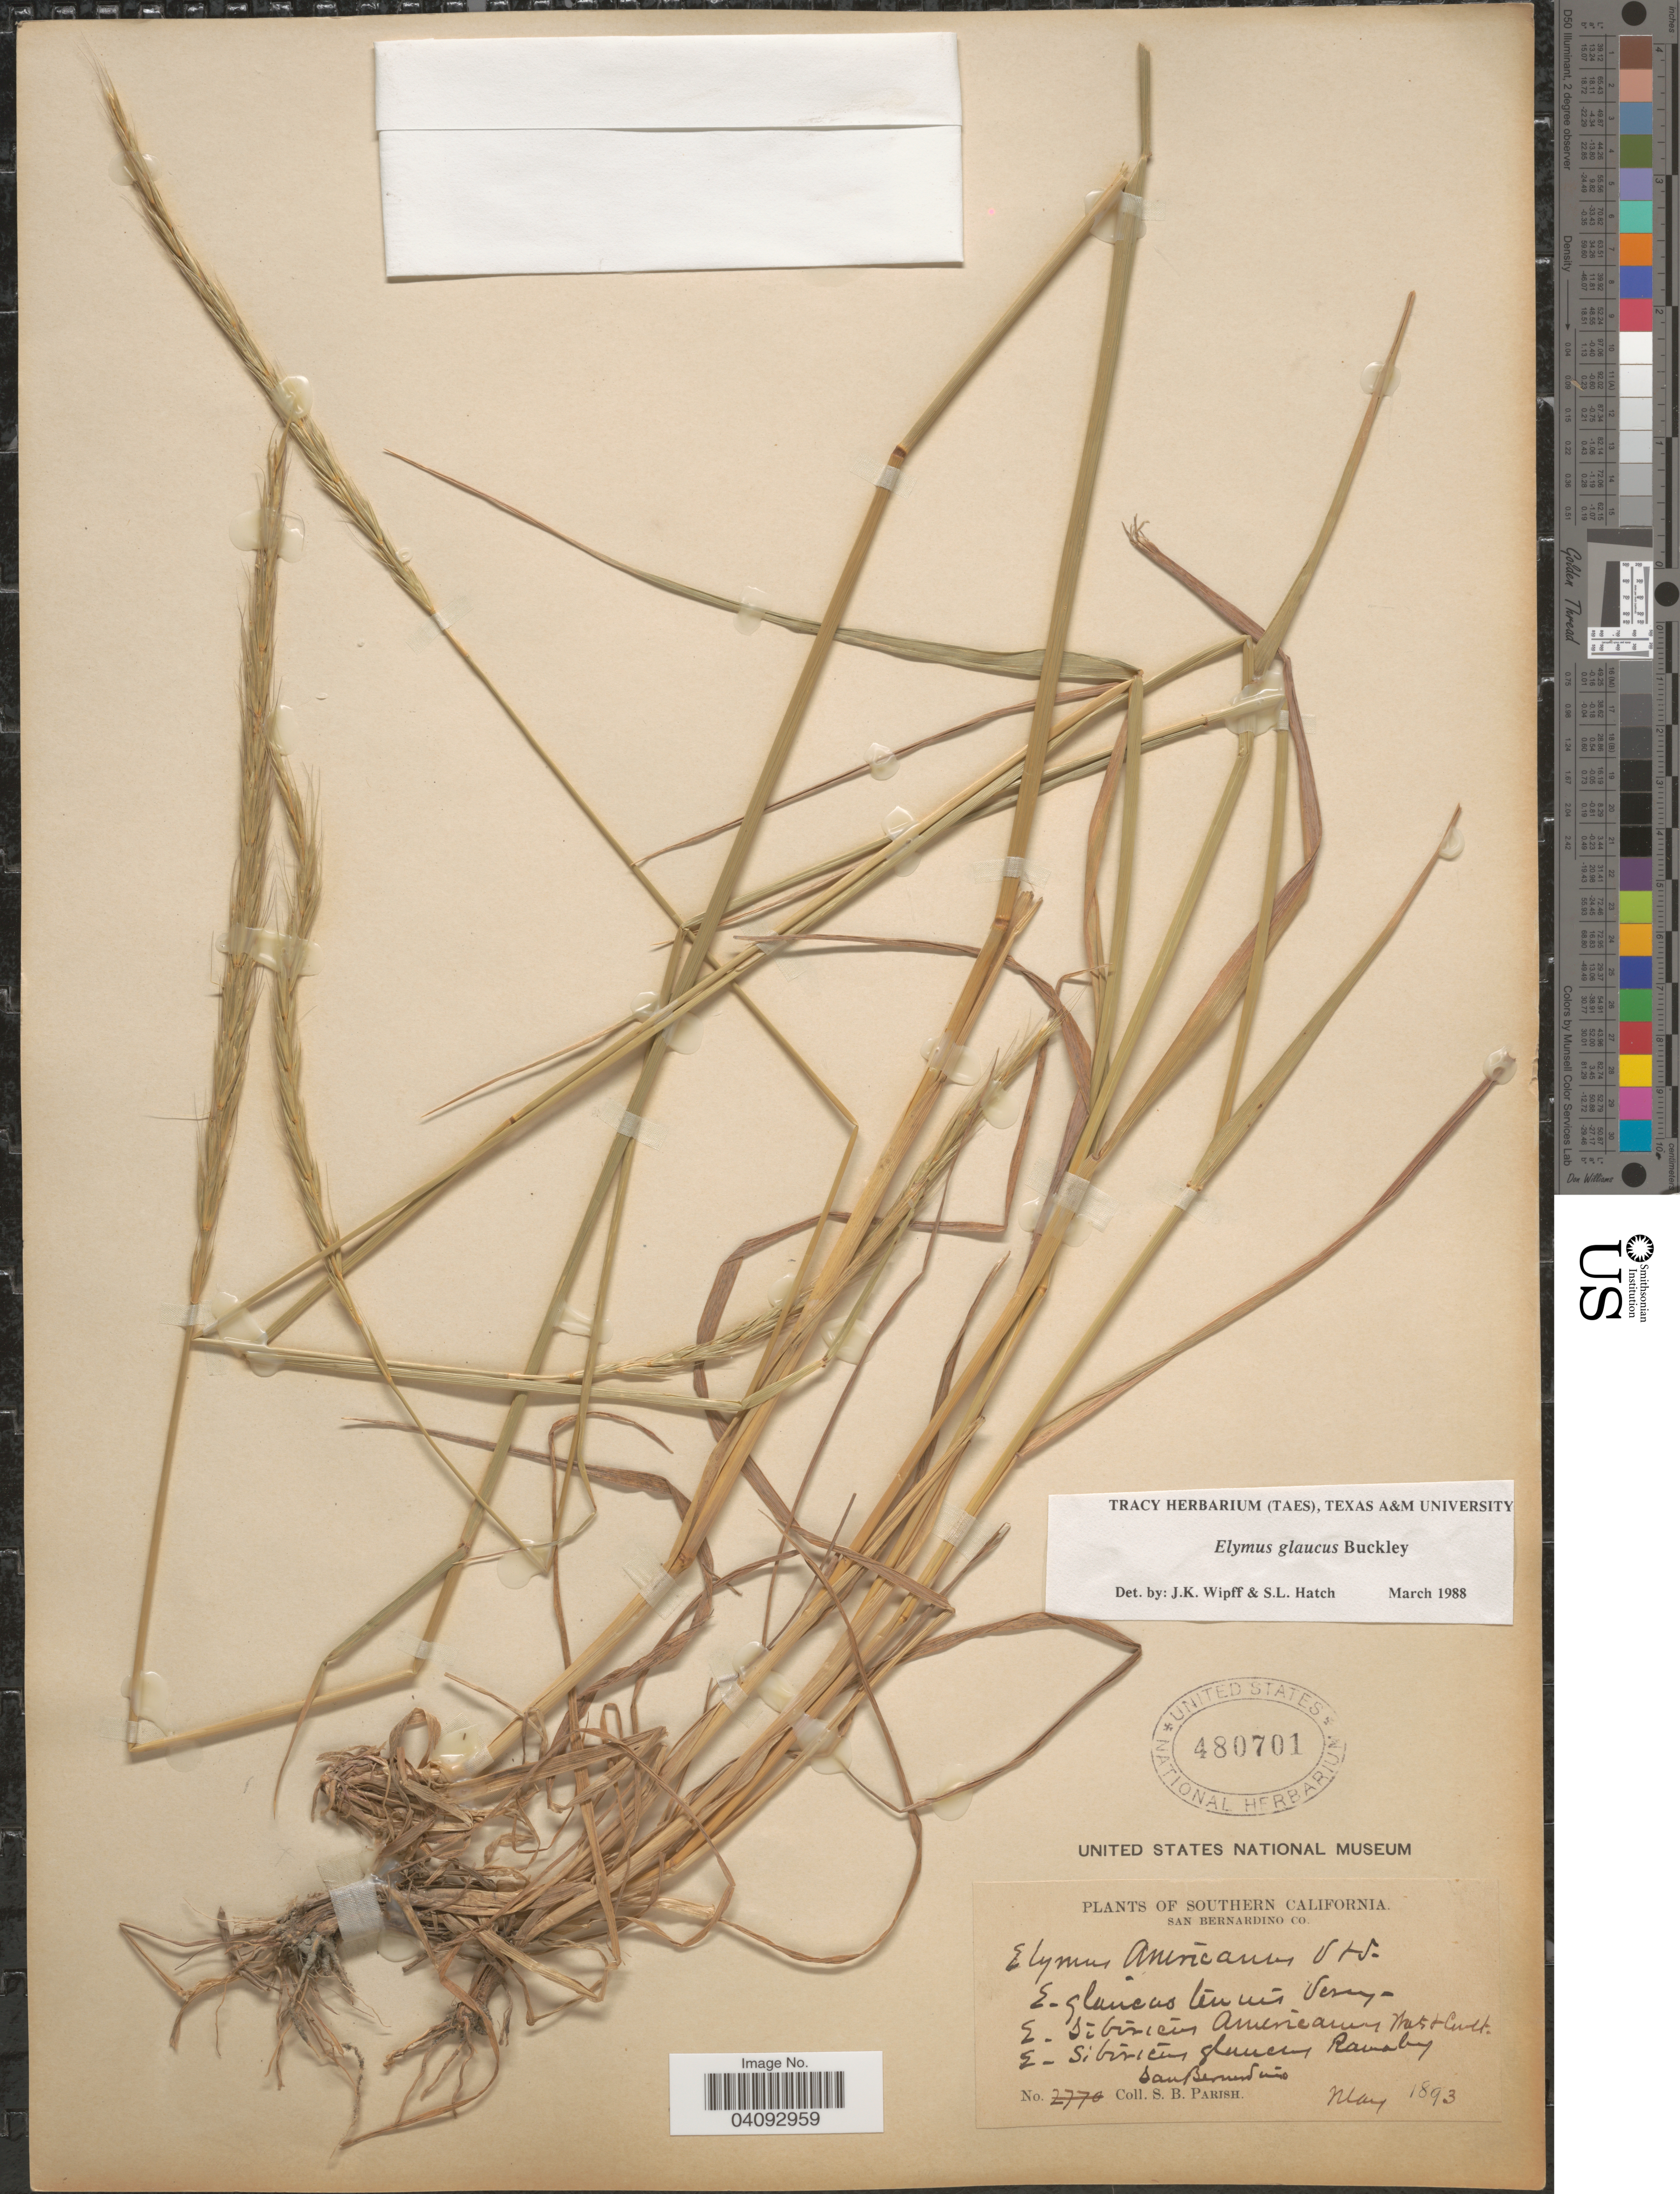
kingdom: Plantae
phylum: Tracheophyta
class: Liliopsida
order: Poales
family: Poaceae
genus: Elymus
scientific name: Elymus glaucus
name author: Buckley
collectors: S. B. Parish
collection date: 1893-05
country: United States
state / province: California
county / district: San Bernardino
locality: Southern California. San Bernardino Co. San Bernardino.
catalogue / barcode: US 480701